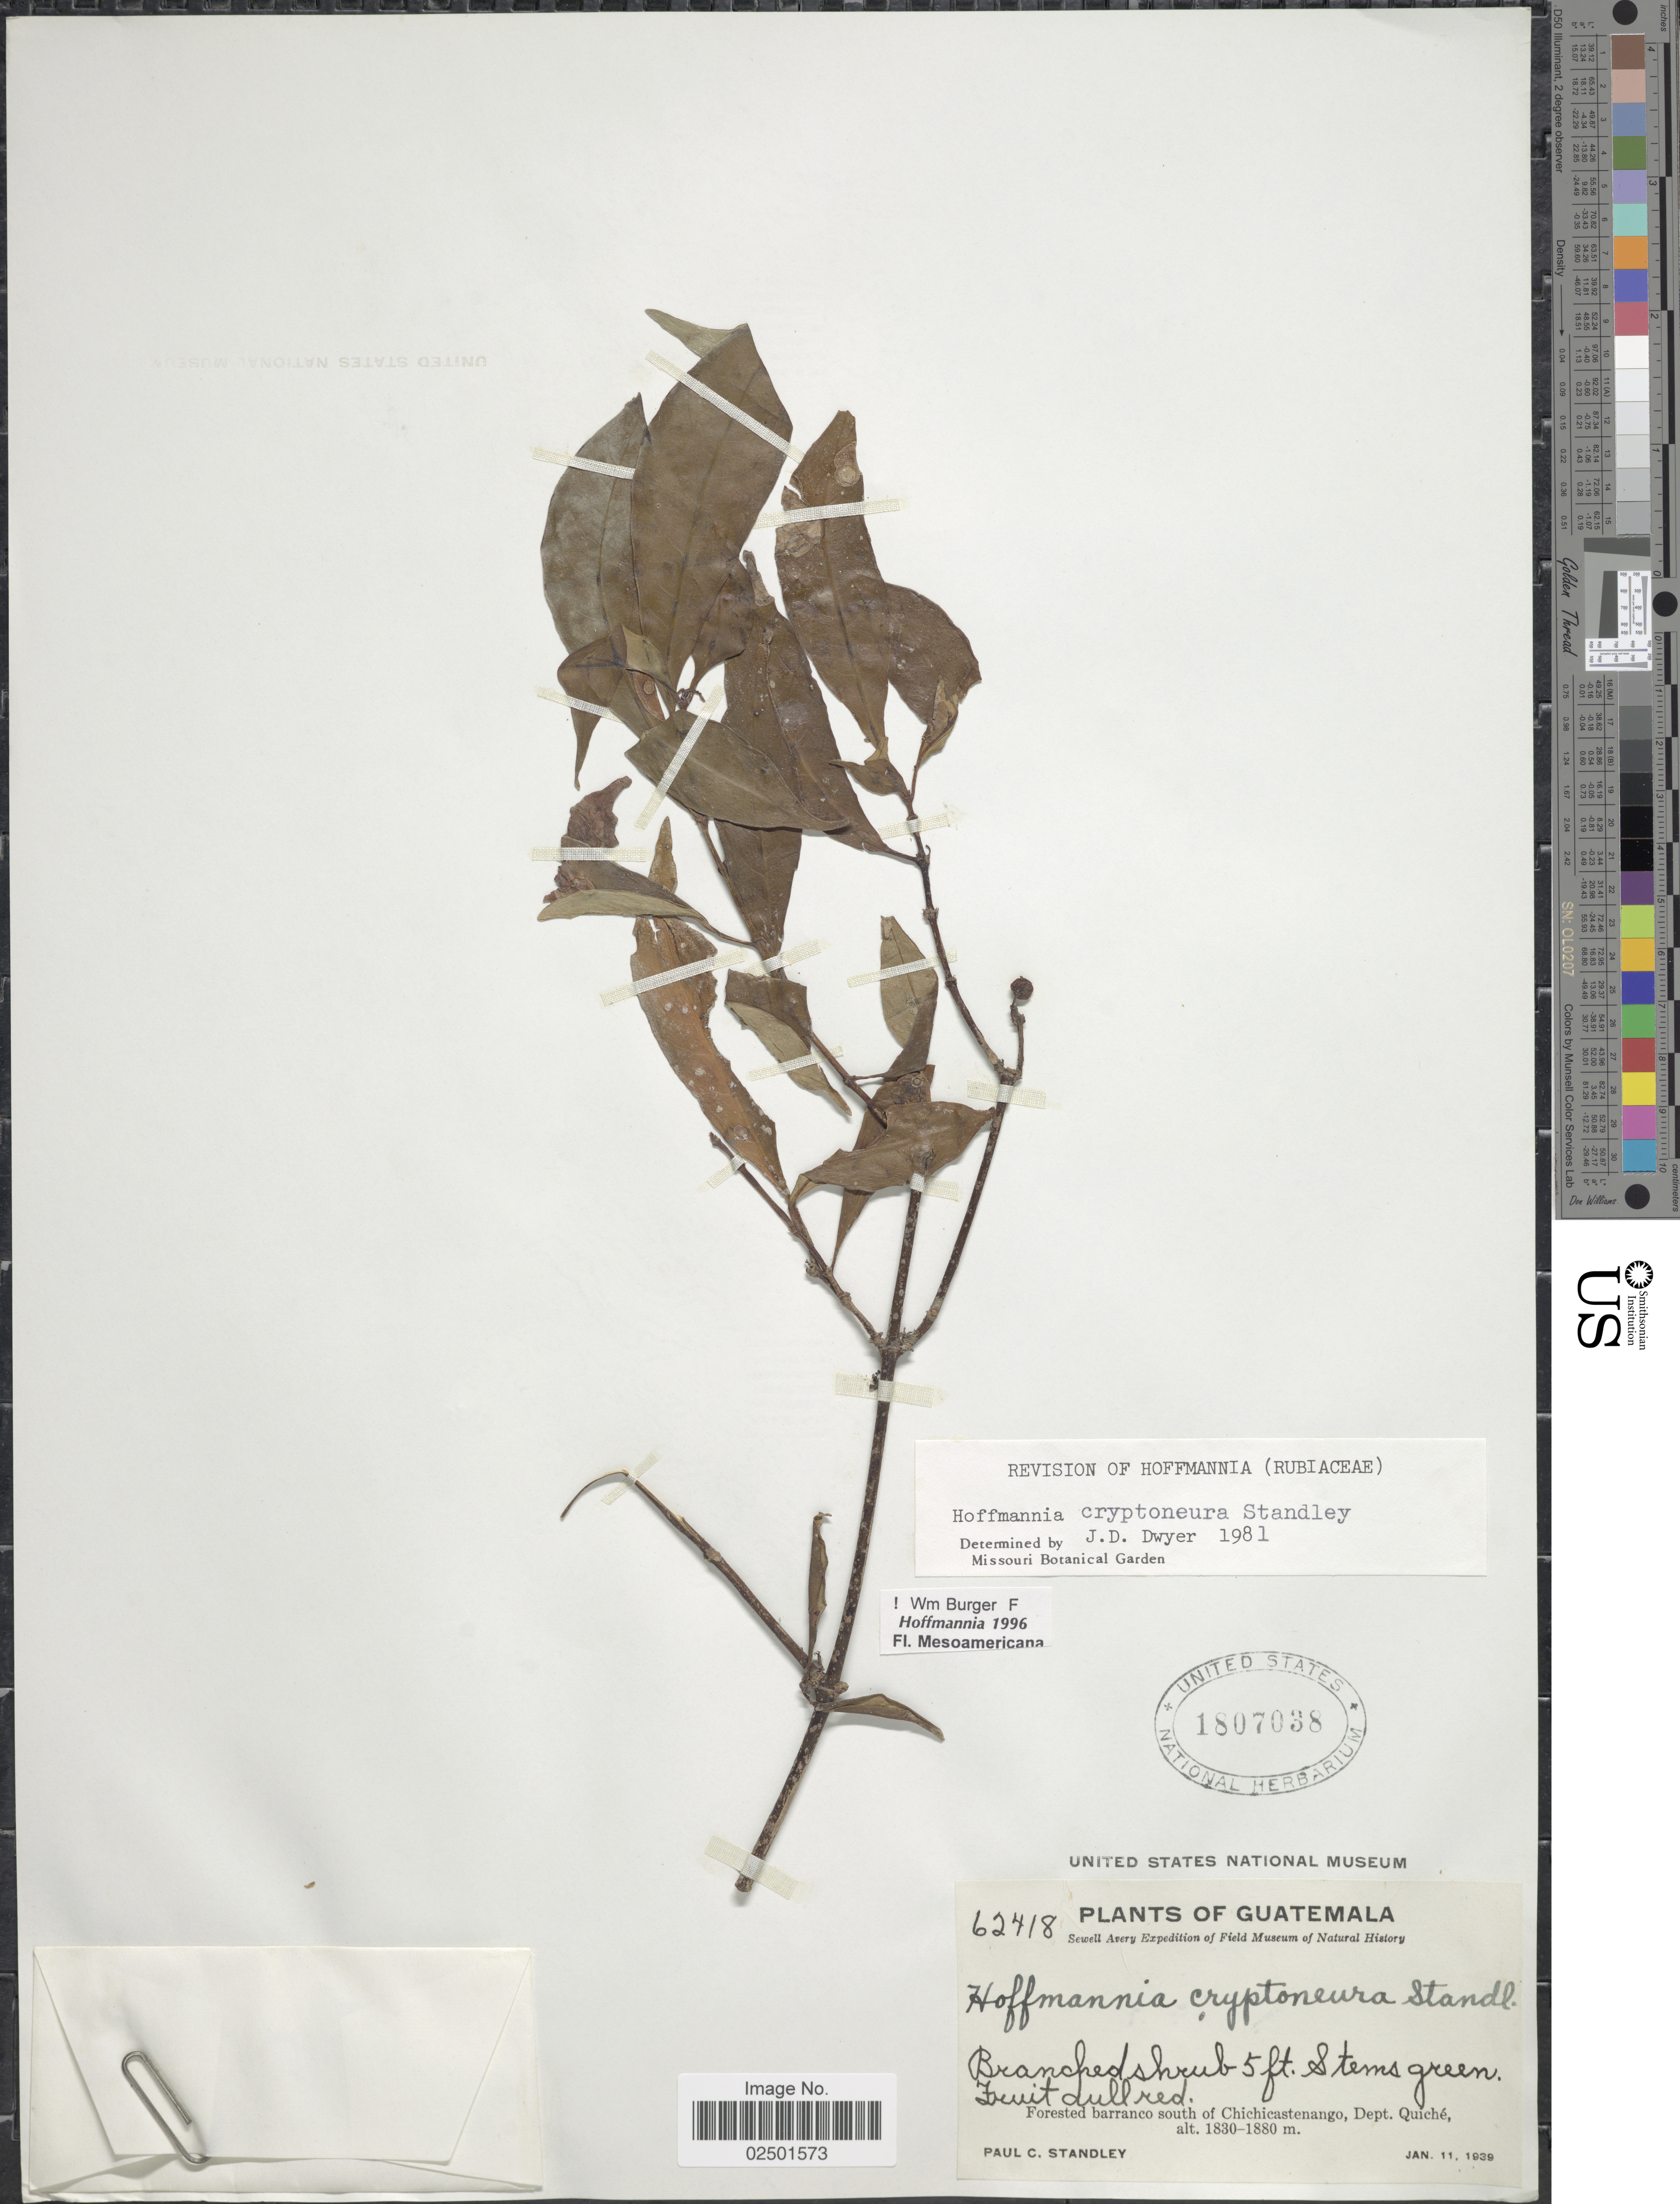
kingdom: Plantae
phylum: Tracheophyta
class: Magnoliopsida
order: Gentianales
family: Rubiaceae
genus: Hoffmannia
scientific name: Hoffmannia cryptoneura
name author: Standl.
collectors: P. C. Standley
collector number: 62418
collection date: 1939-01-11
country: Guatemala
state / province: El Quiché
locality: Forested barranco south of Chichicastenango, Dept Quiché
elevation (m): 1830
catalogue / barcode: US 1807038